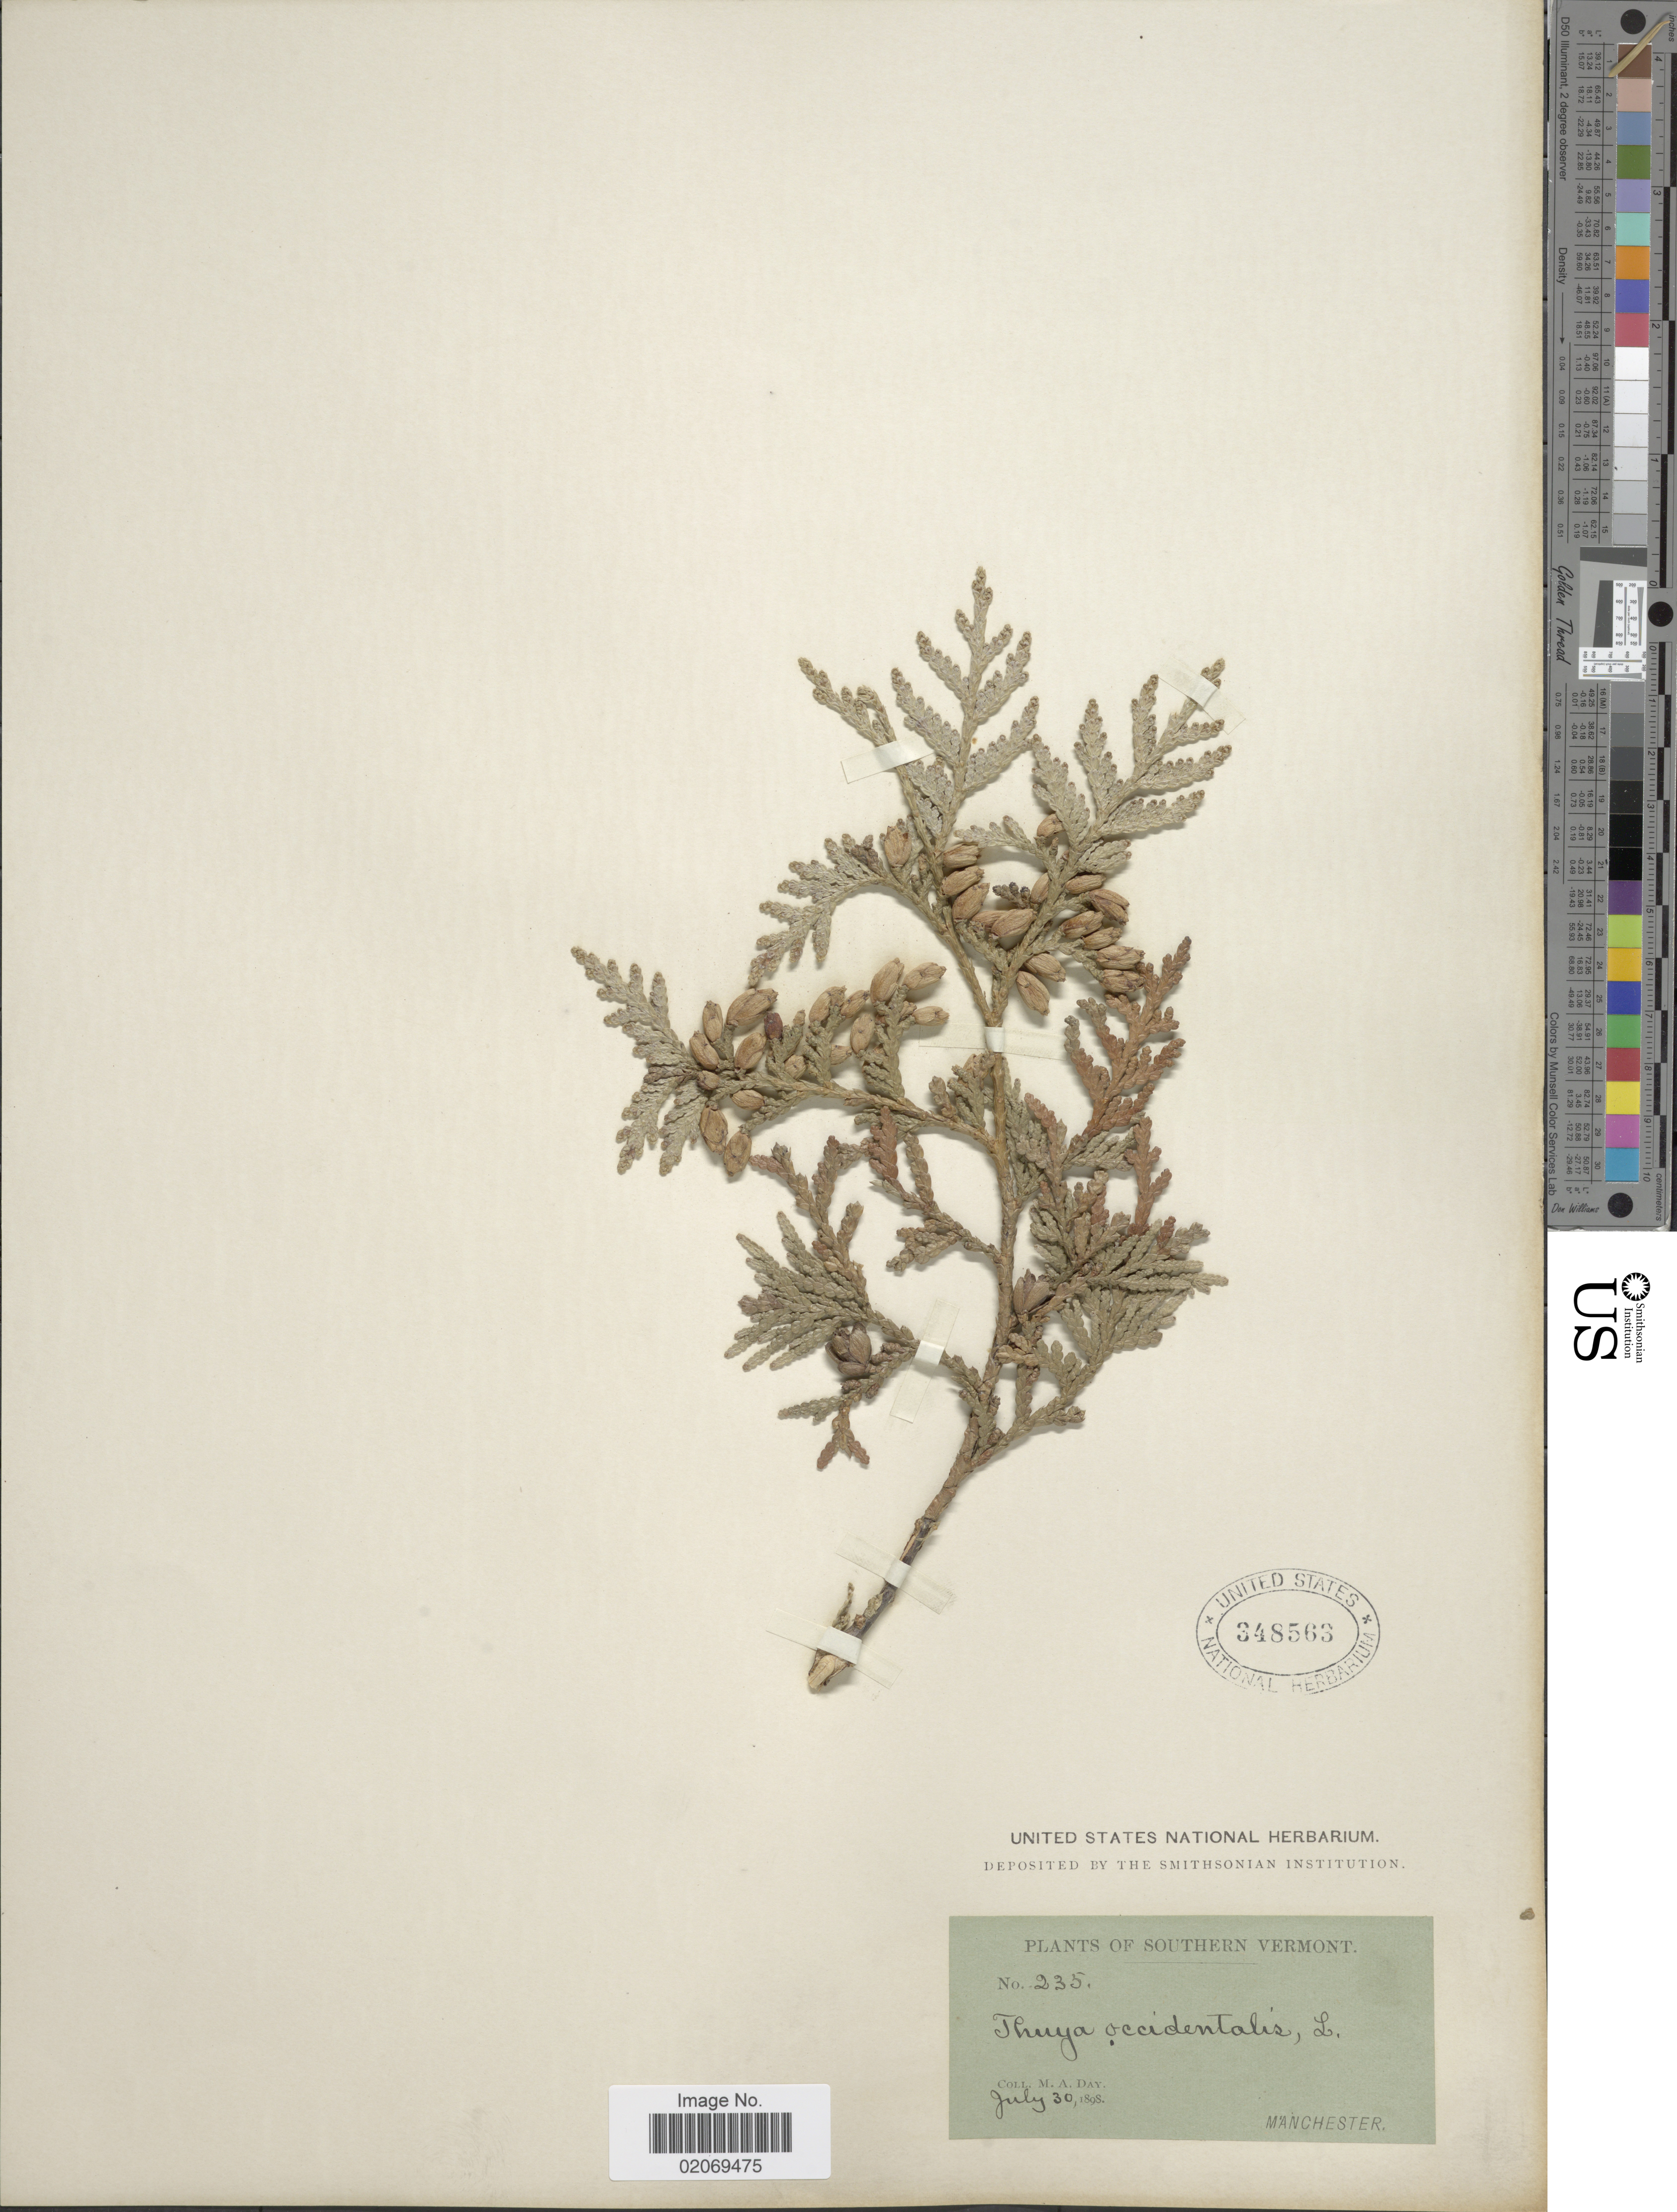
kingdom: Plantae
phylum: Tracheophyta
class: Pinopsida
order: Pinales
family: Cupressaceae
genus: Thuja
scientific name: Thuja occidentalis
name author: L.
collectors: M. Day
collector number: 235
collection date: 1898-07-30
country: United States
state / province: Vermont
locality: Southern Vermont, Manchester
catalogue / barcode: US 348563